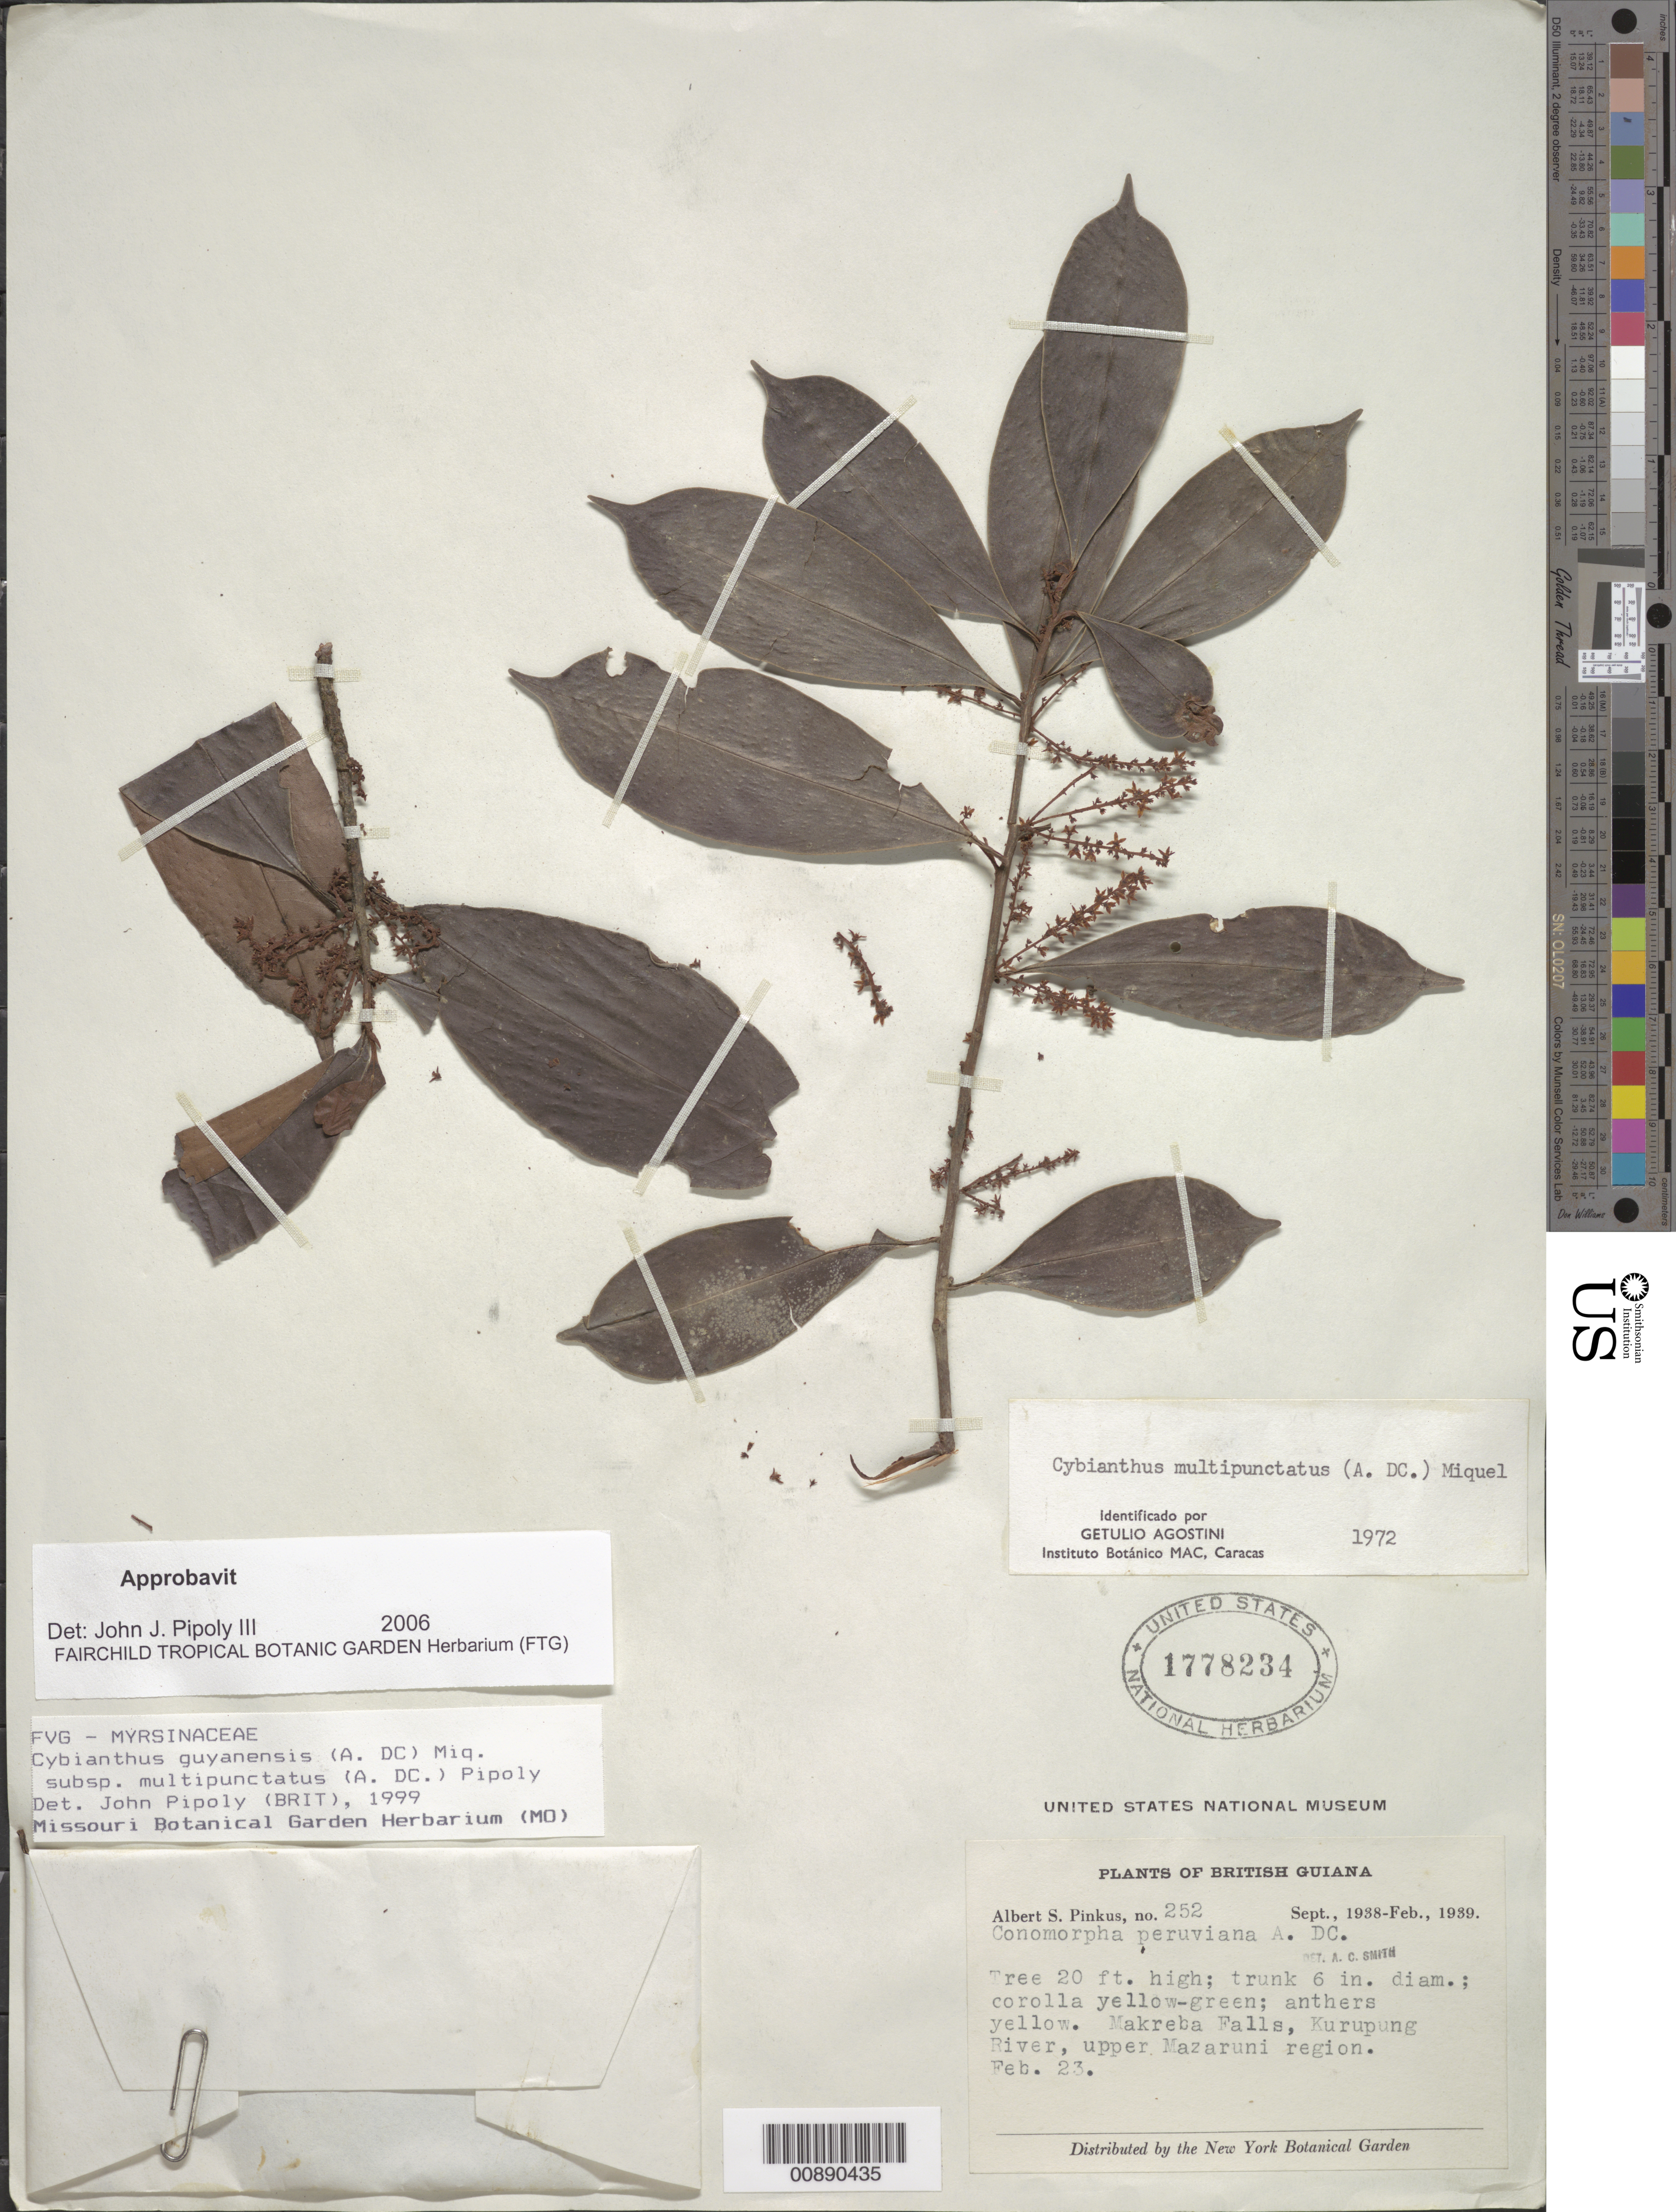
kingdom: Plantae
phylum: Tracheophyta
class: Magnoliopsida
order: Ericales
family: Primulaceae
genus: Cybianthus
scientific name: Cybianthus guyanensis subsp. multipunctatus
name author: (A. DC.) Pipoly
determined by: Pipoly, J. J., III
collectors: A. Pinkus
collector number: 252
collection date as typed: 23-Feb-39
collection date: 1939-02-23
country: Guyana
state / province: Cuyuni-Mazaruni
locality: Makreba Falls, Kurupung R., upper Mazaruni Dist.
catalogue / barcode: US 1778234